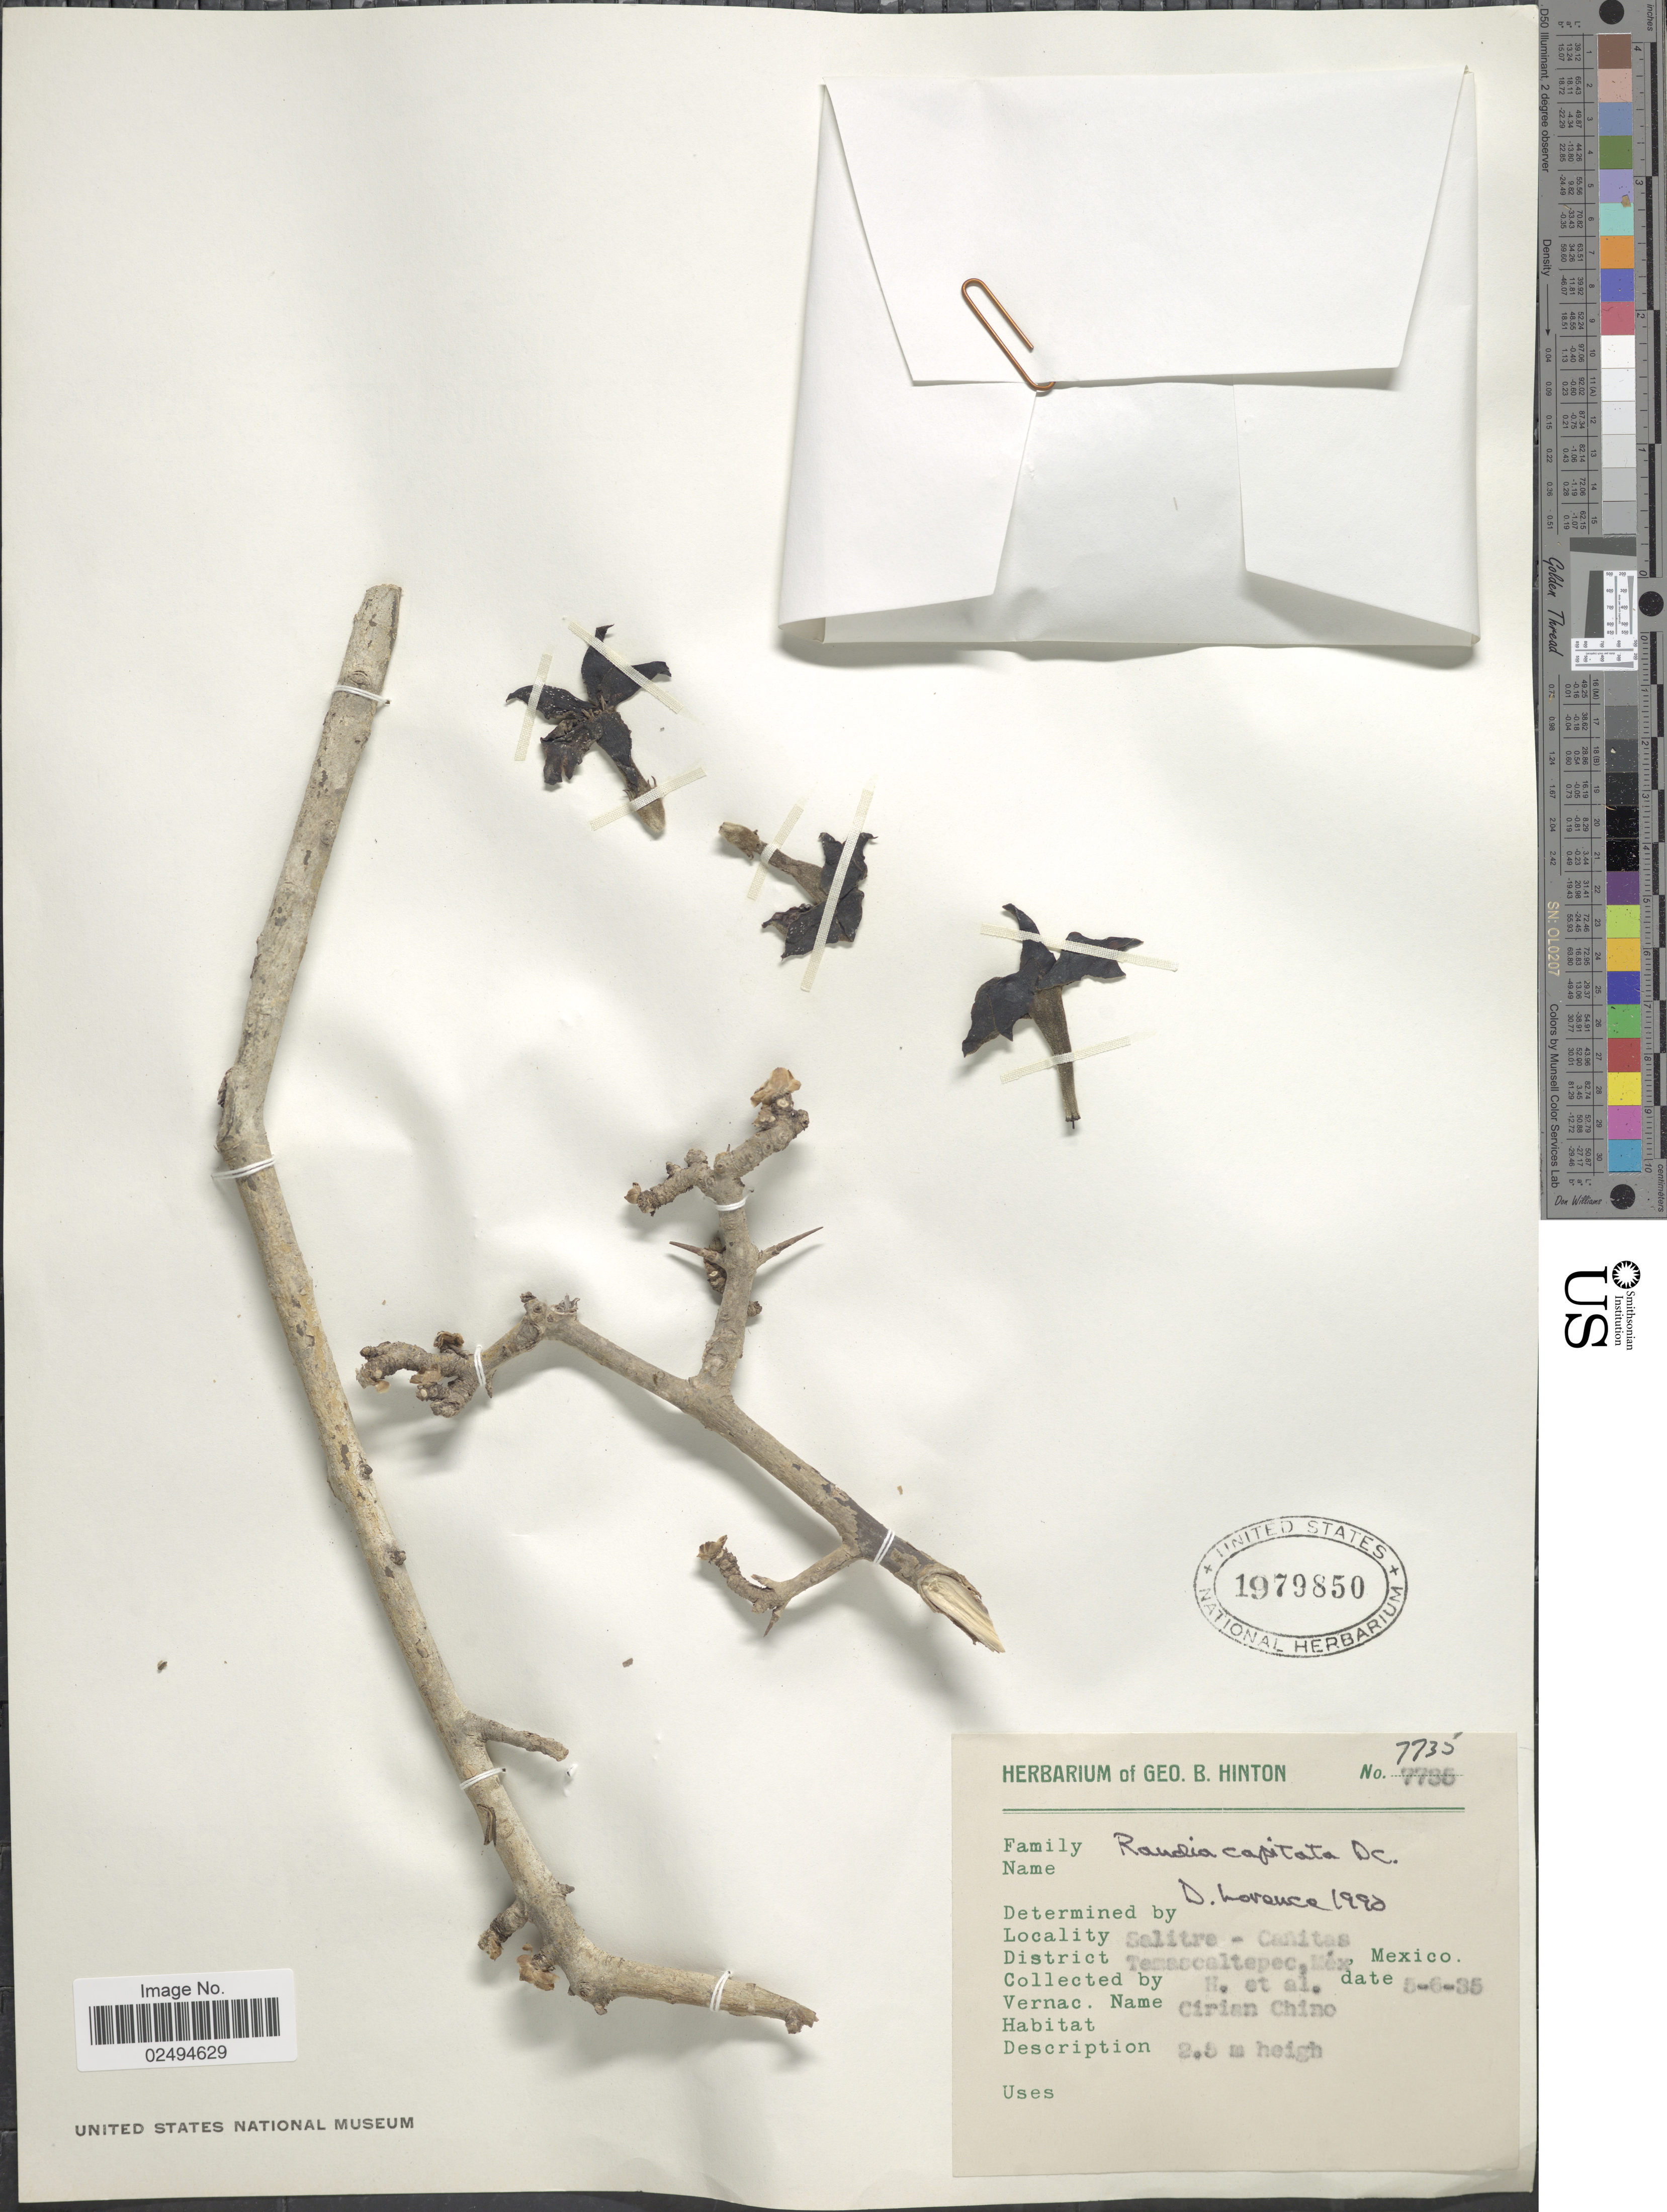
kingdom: Plantae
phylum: Tracheophyta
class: Magnoliopsida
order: Gentianales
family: Rubiaceae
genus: Randia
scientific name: Randia capitata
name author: DC.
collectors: G. B. Hinton & et al.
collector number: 7735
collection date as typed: Transcribed d/m/y: 6/5/35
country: Mexico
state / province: México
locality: Salitra - Canitas. District Temascaltepec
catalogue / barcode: US 1979850